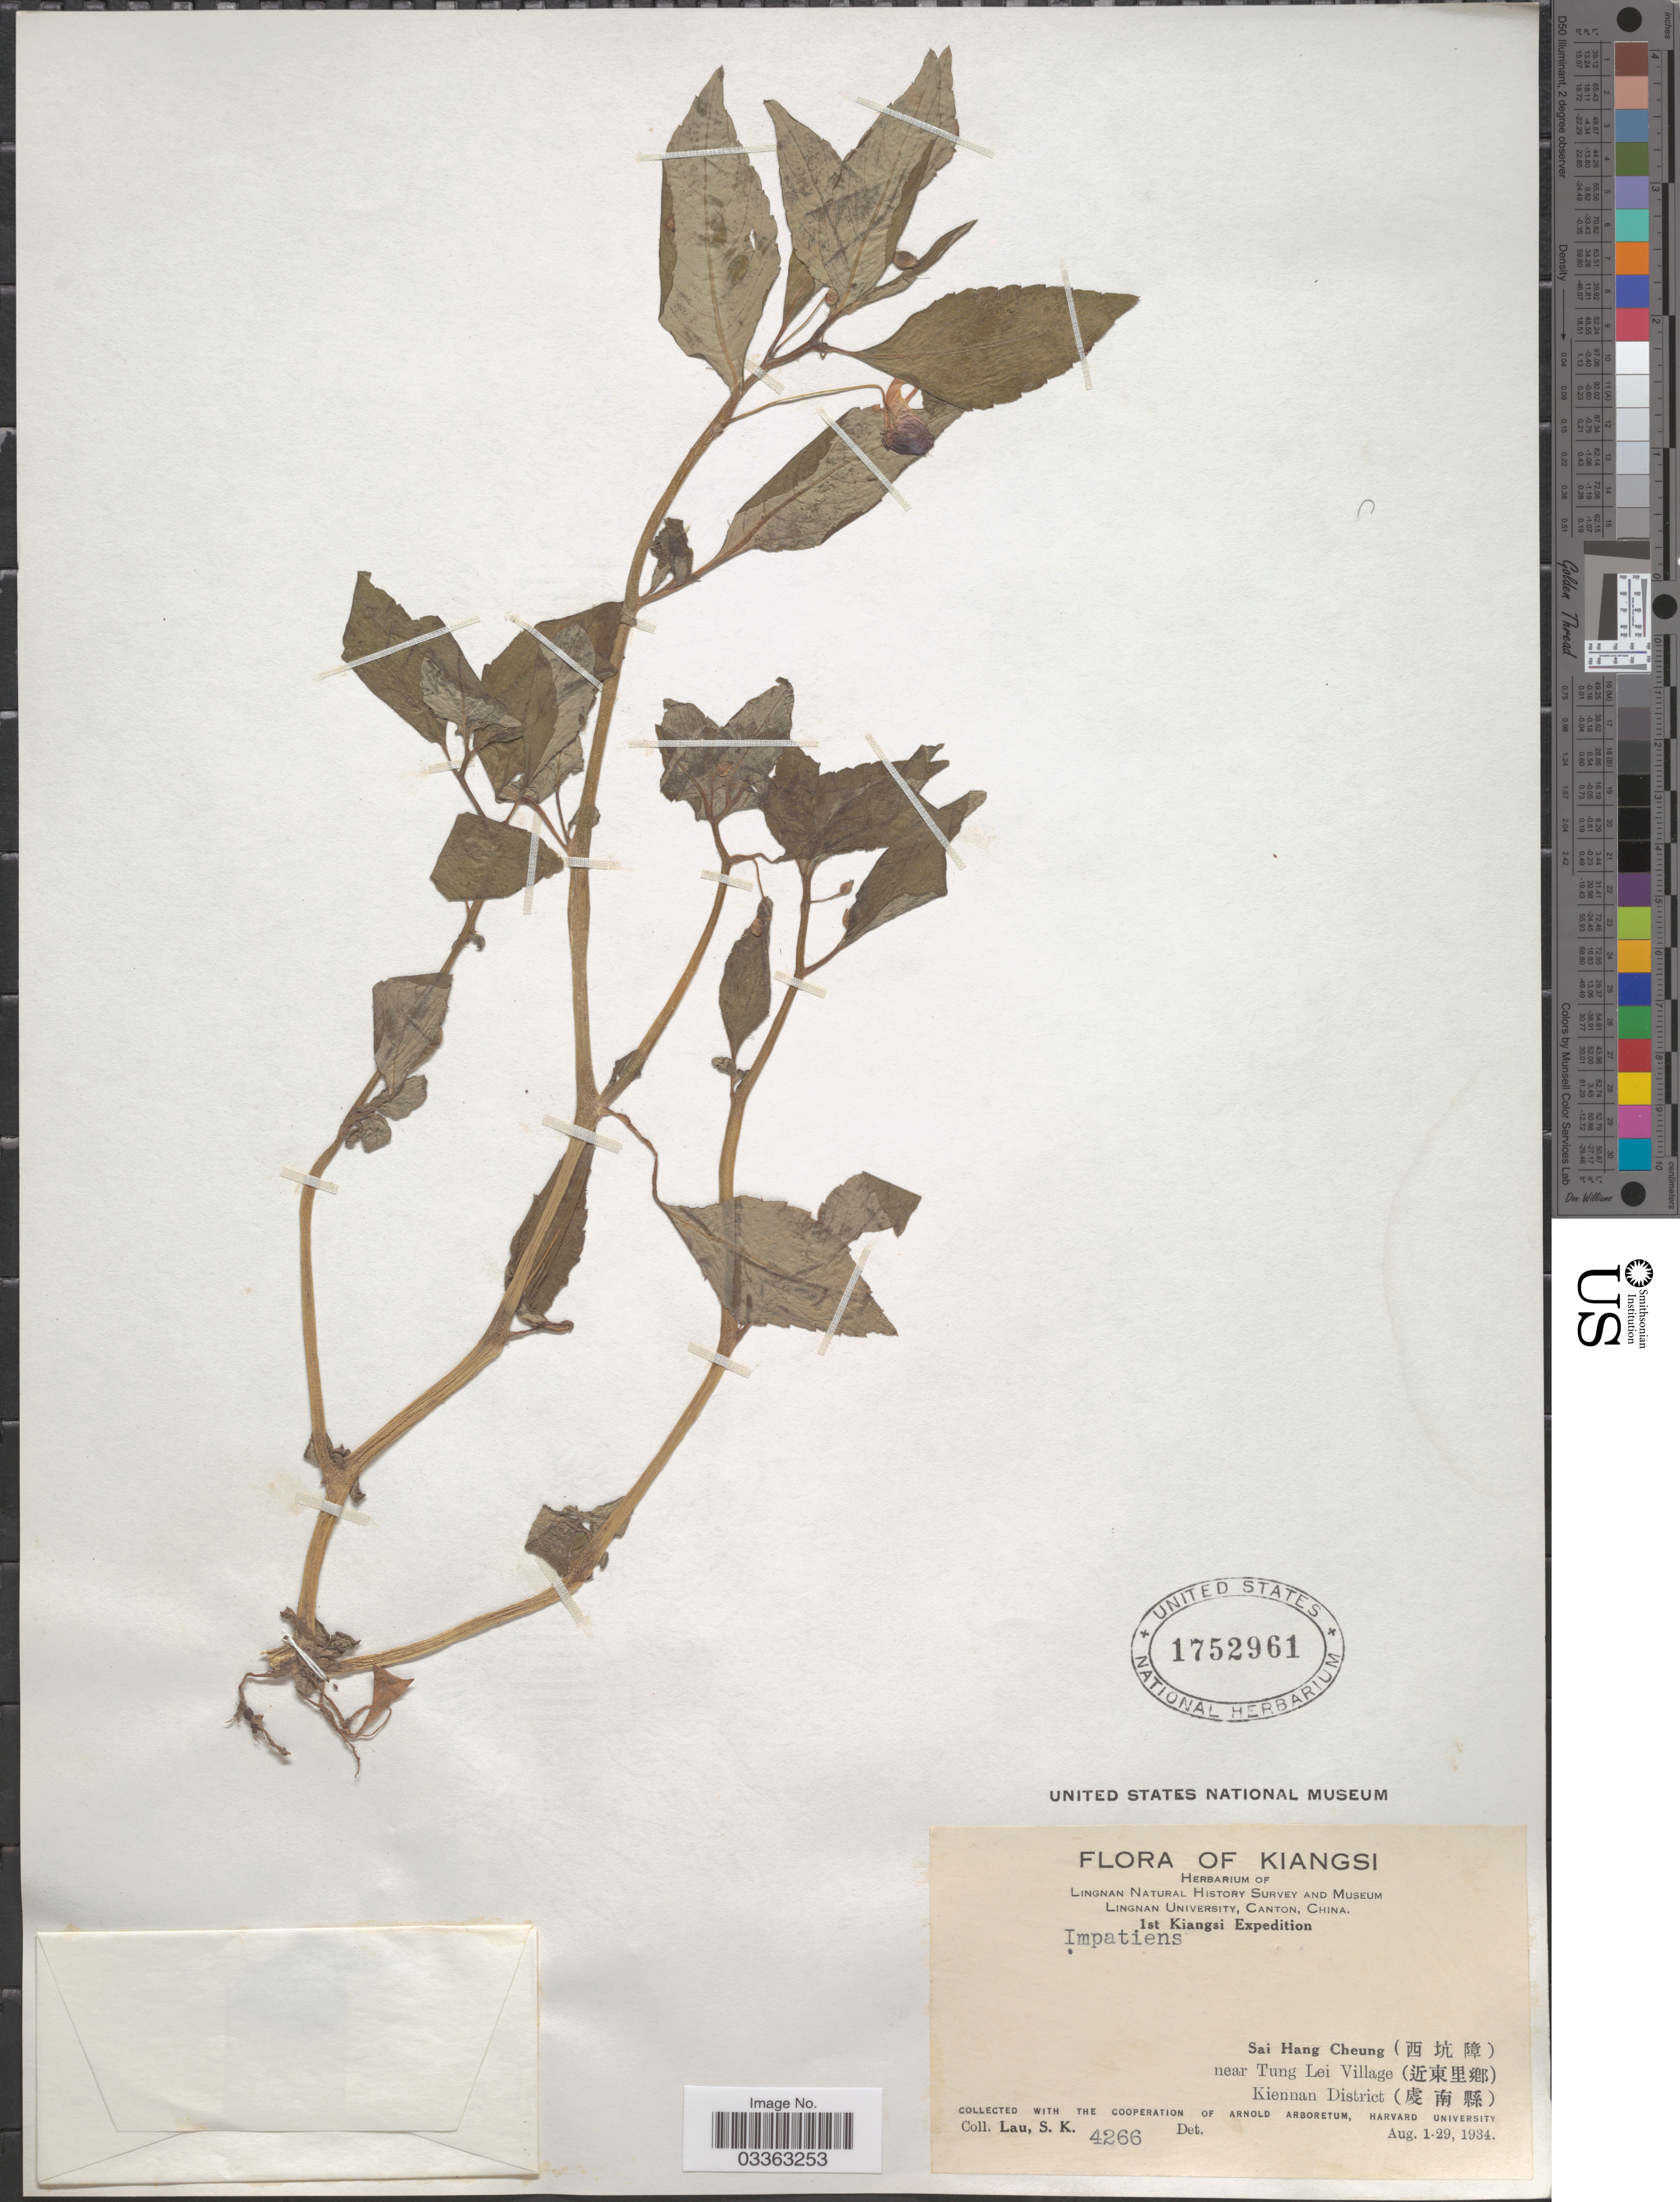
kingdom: Plantae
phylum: Tracheophyta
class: Magnoliopsida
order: Ericales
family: Balsaminaceae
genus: Impatiens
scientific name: Impatiens sp.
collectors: S. K. Lau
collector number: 4266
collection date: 1934-08-01/1934-08-29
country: China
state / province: Jiangxi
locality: Kiangsi. Sai Hang Cheung (X) near Tung Lei Village (X). Kiennan District (X).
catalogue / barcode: US 1752961